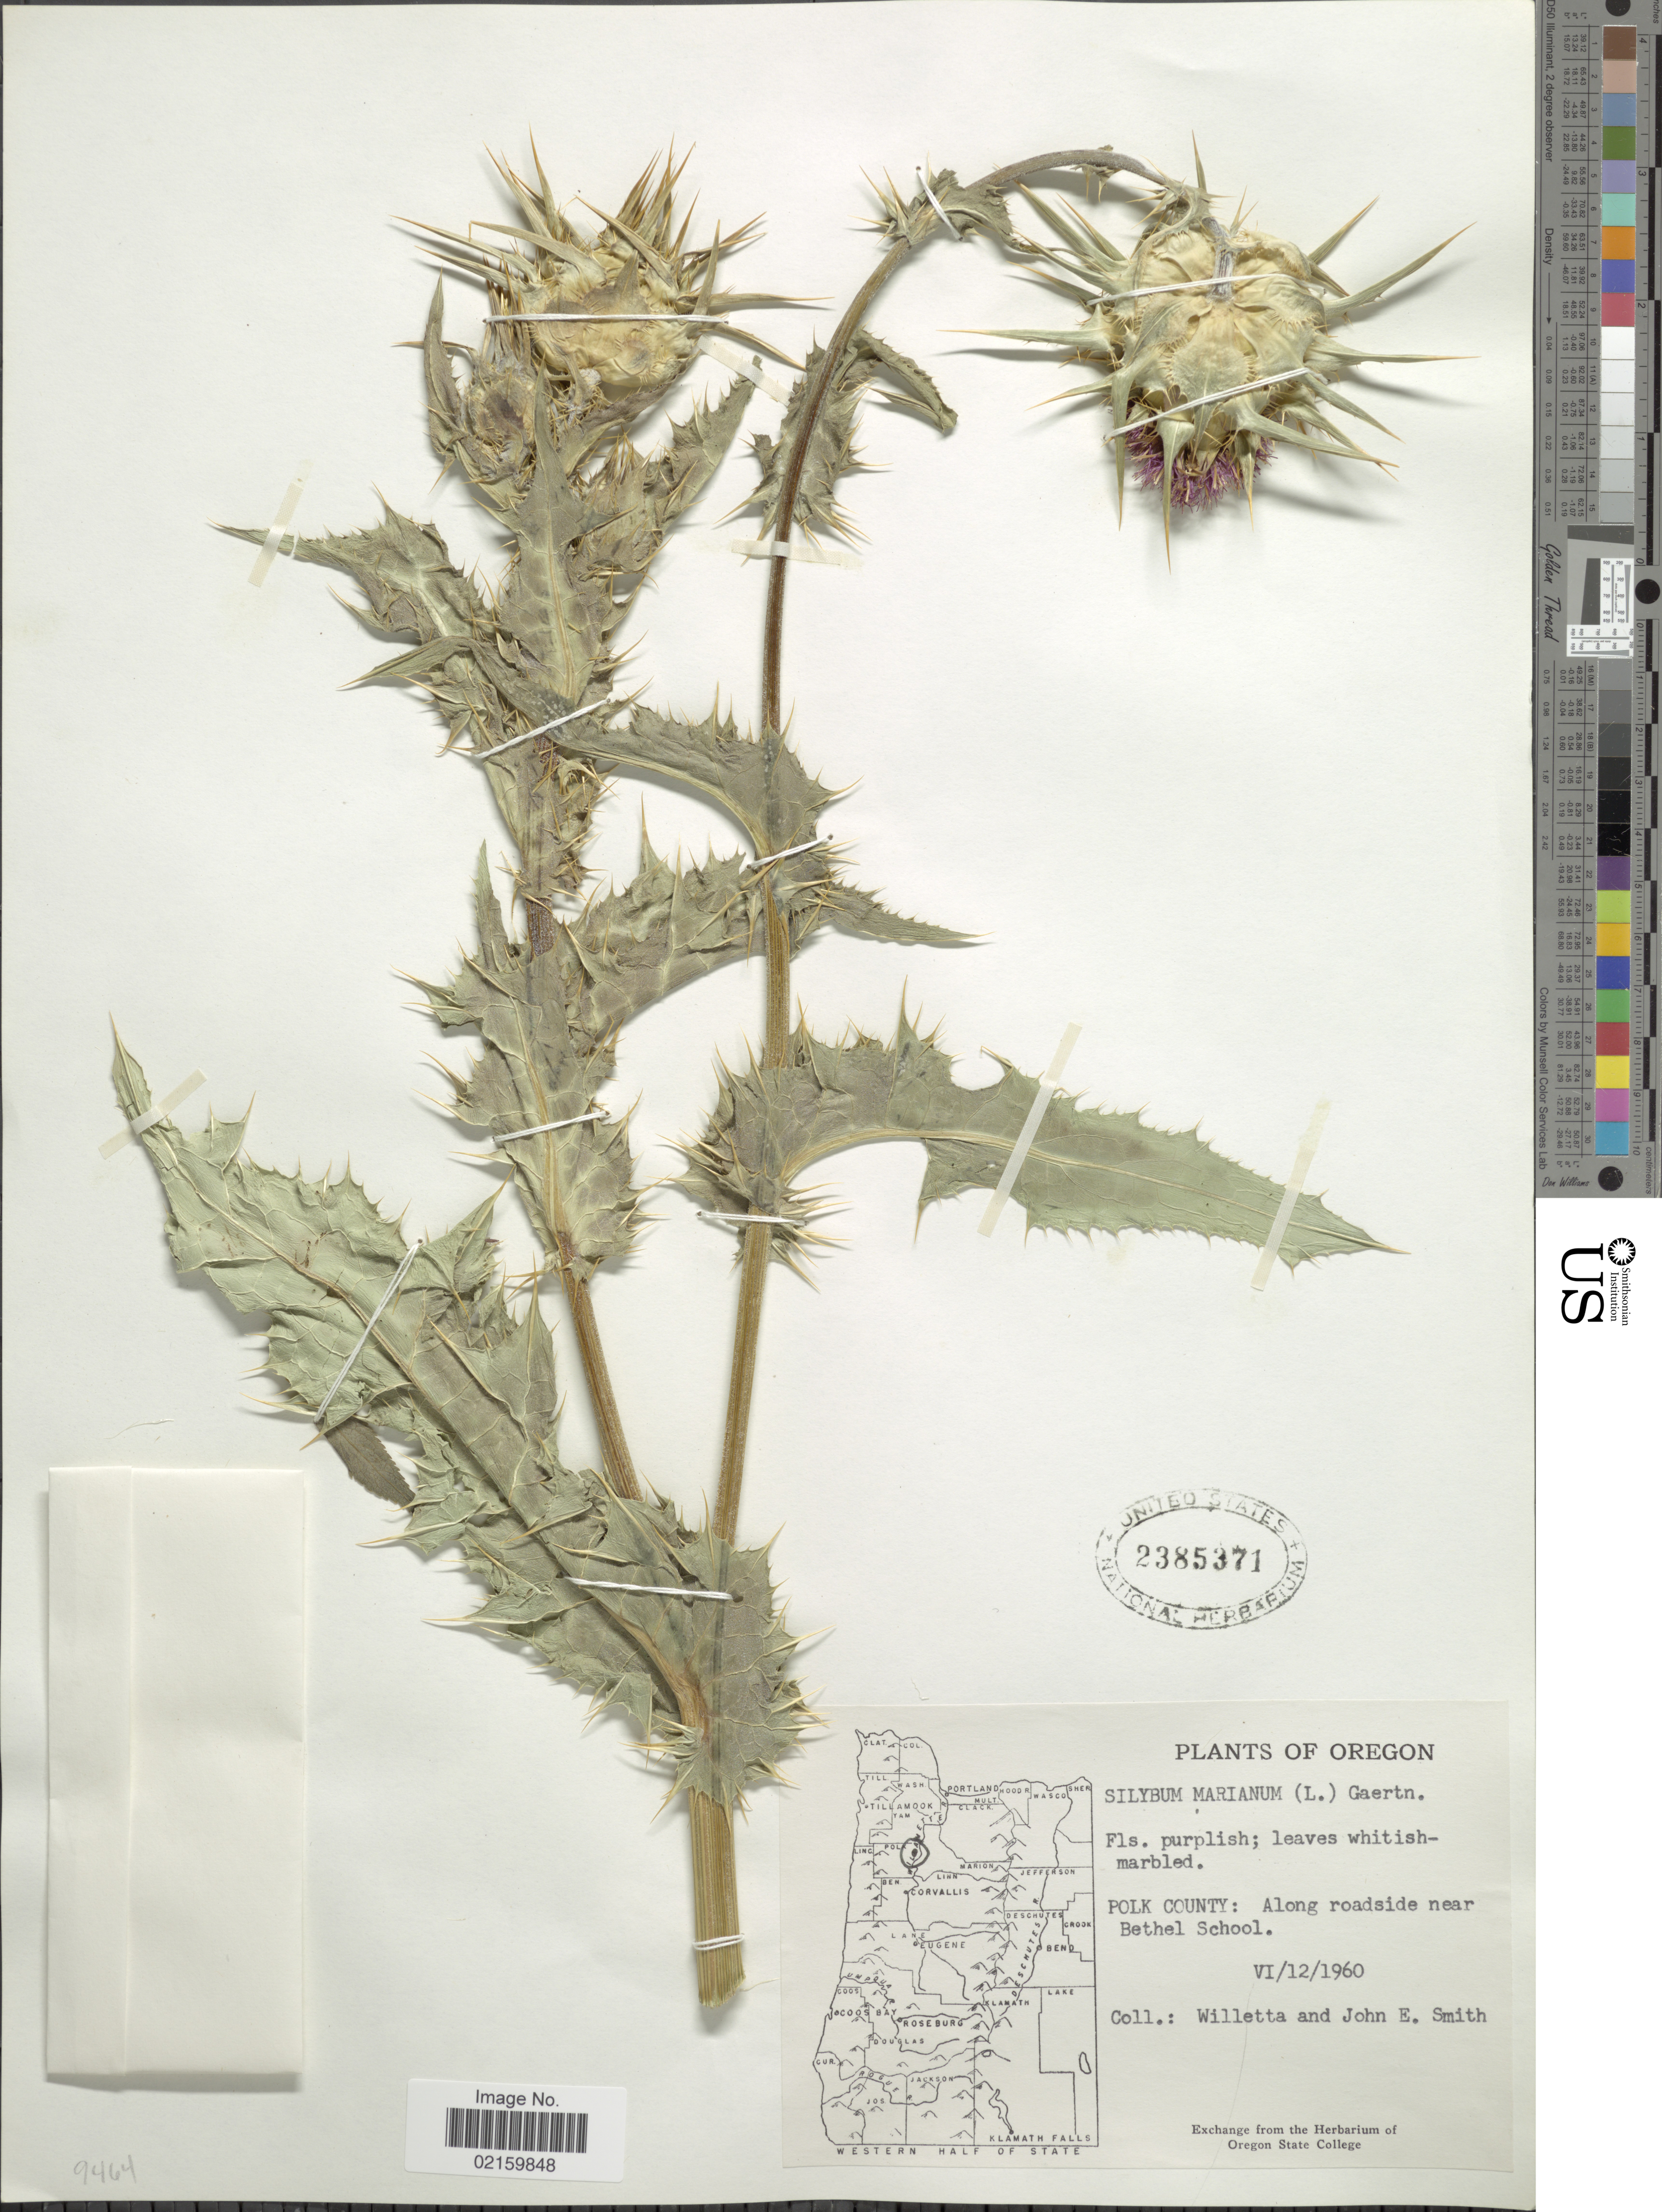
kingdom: Plantae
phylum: Tracheophyta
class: Magnoliopsida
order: Asterales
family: Asteraceae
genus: Silybum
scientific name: Silybum marianum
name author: (L.) Gaertn.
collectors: W. Smith & J. Smith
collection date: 1960-06-12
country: United States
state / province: Oregon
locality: Oregon. Polk County: Along roadside near Bethel School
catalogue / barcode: US 2385371